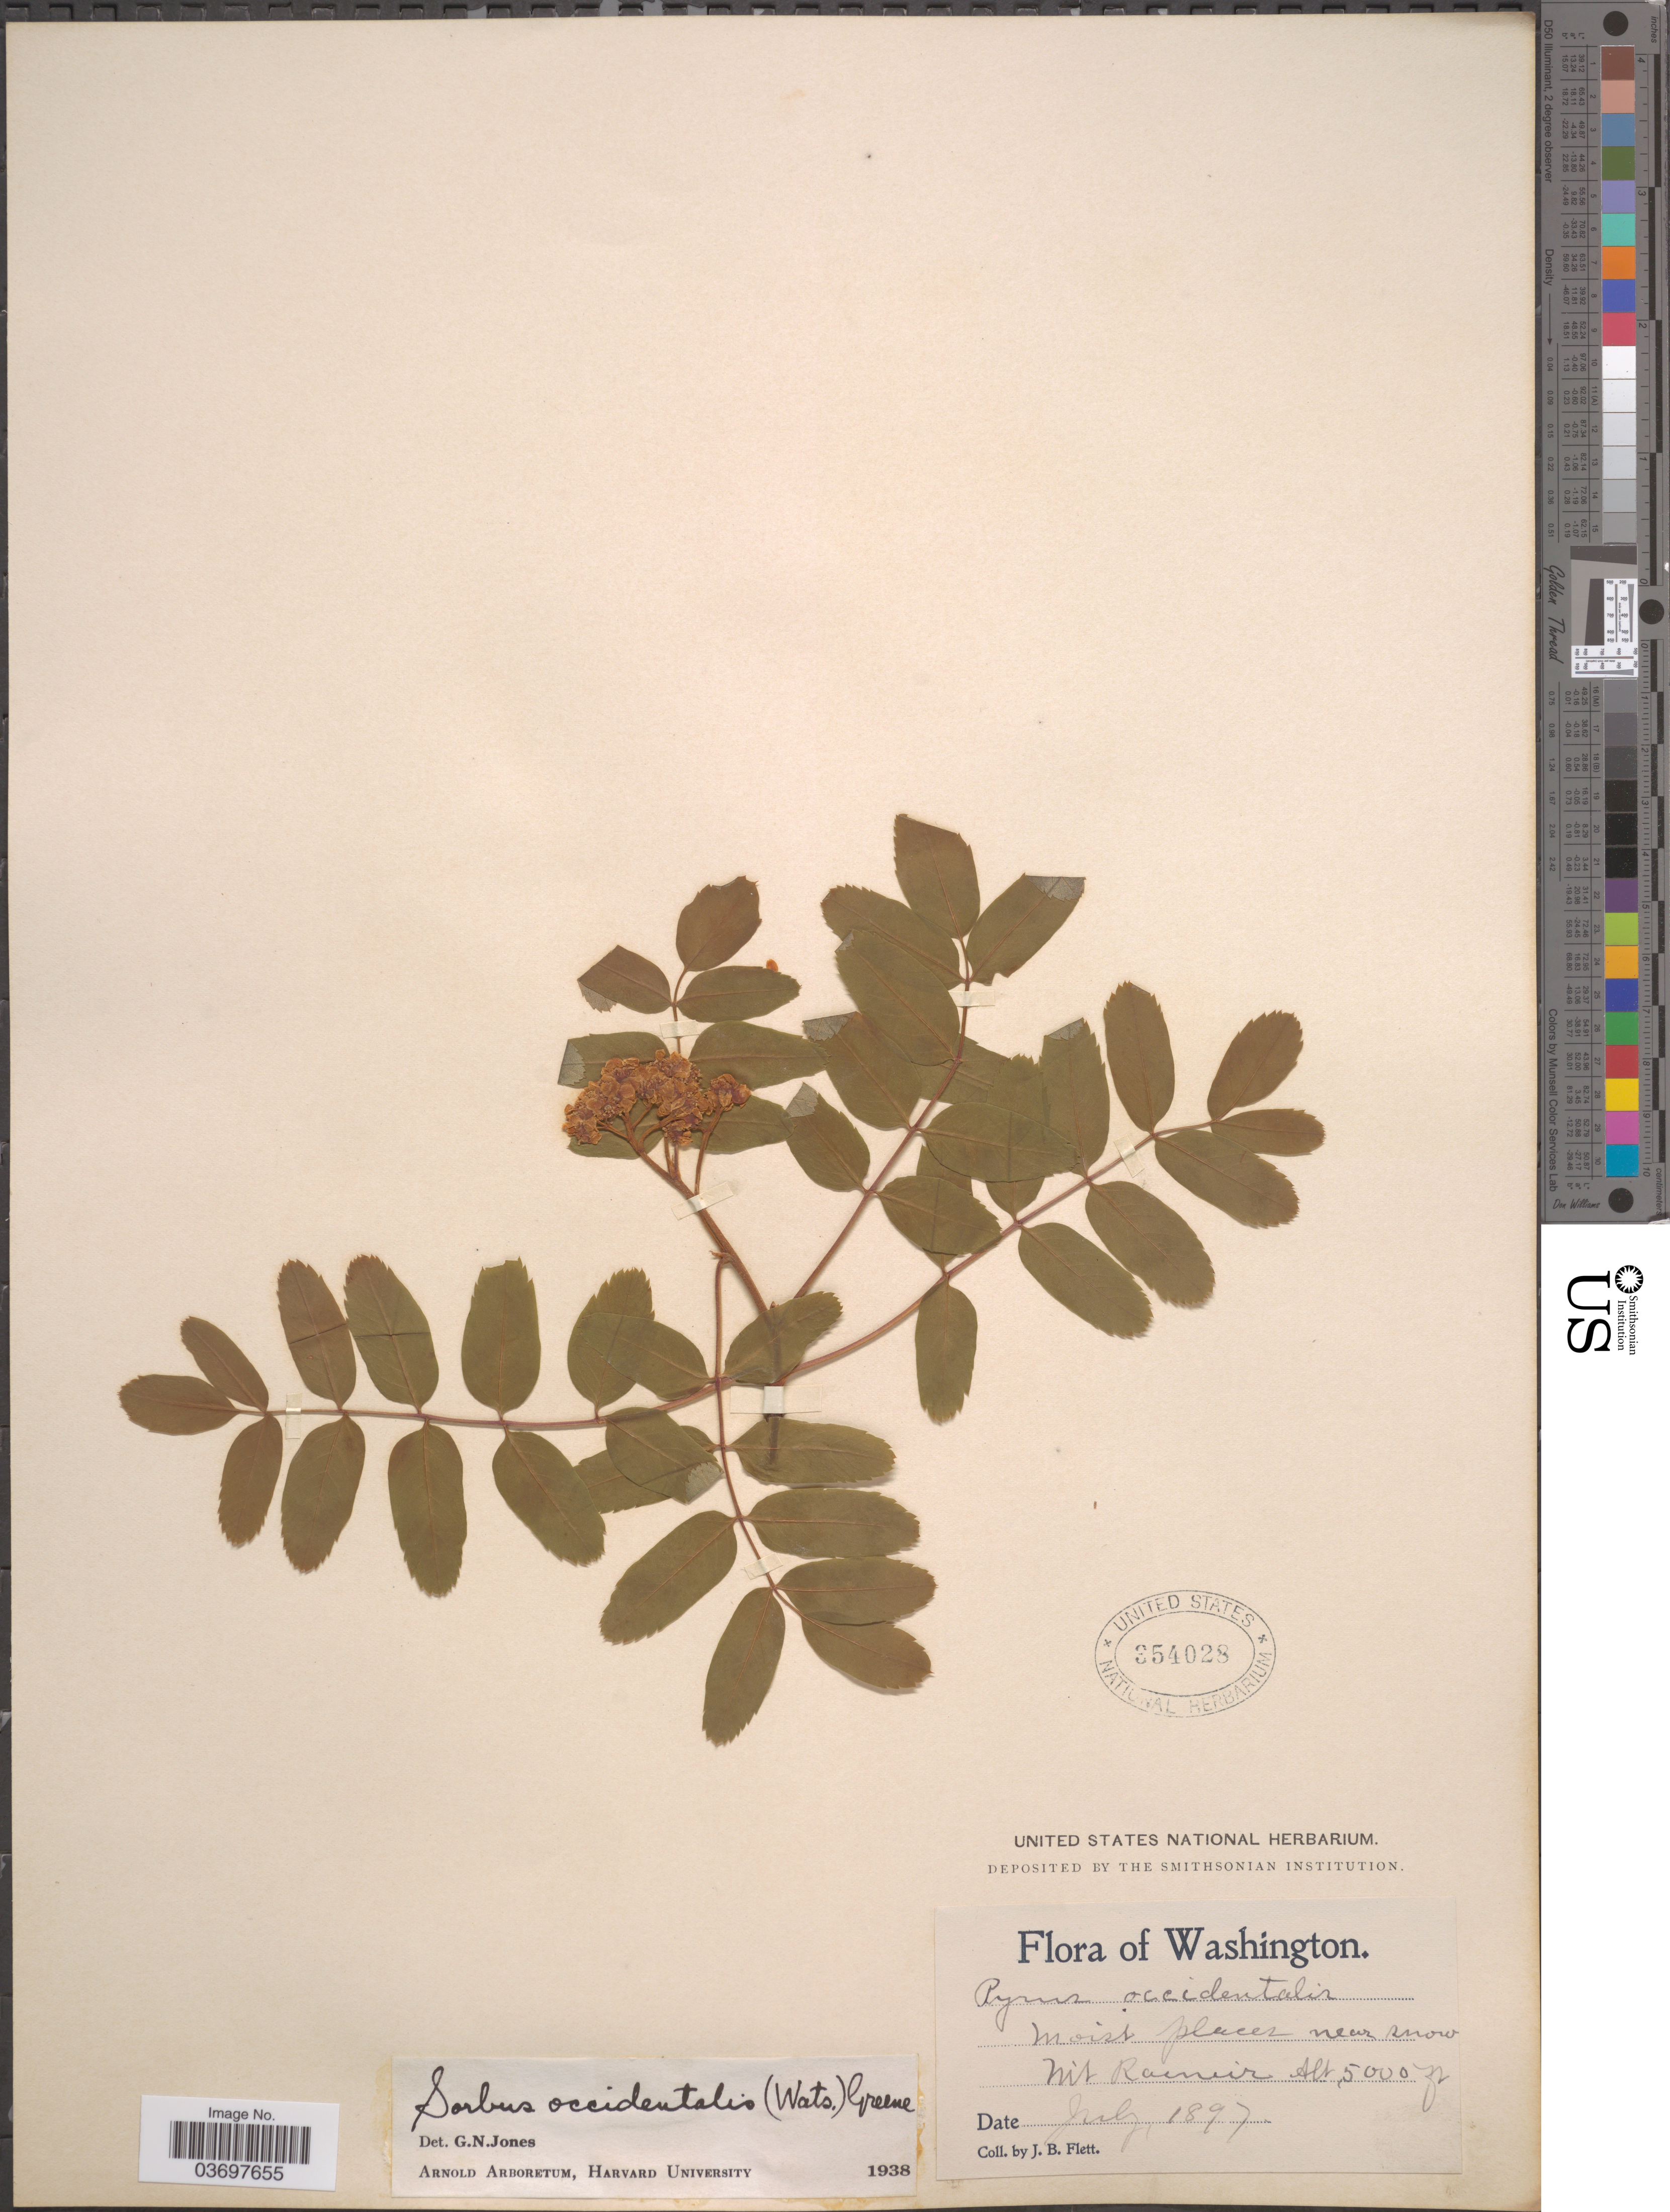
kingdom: Plantae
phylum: Tracheophyta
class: Magnoliopsida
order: Rosales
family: Rosaceae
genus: Sorbus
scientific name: Sorbus pumila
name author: Raf.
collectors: J. Flett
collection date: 1897-07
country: United States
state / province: Washington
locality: Near snow Mt. Rainier.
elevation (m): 1524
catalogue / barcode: US 354028